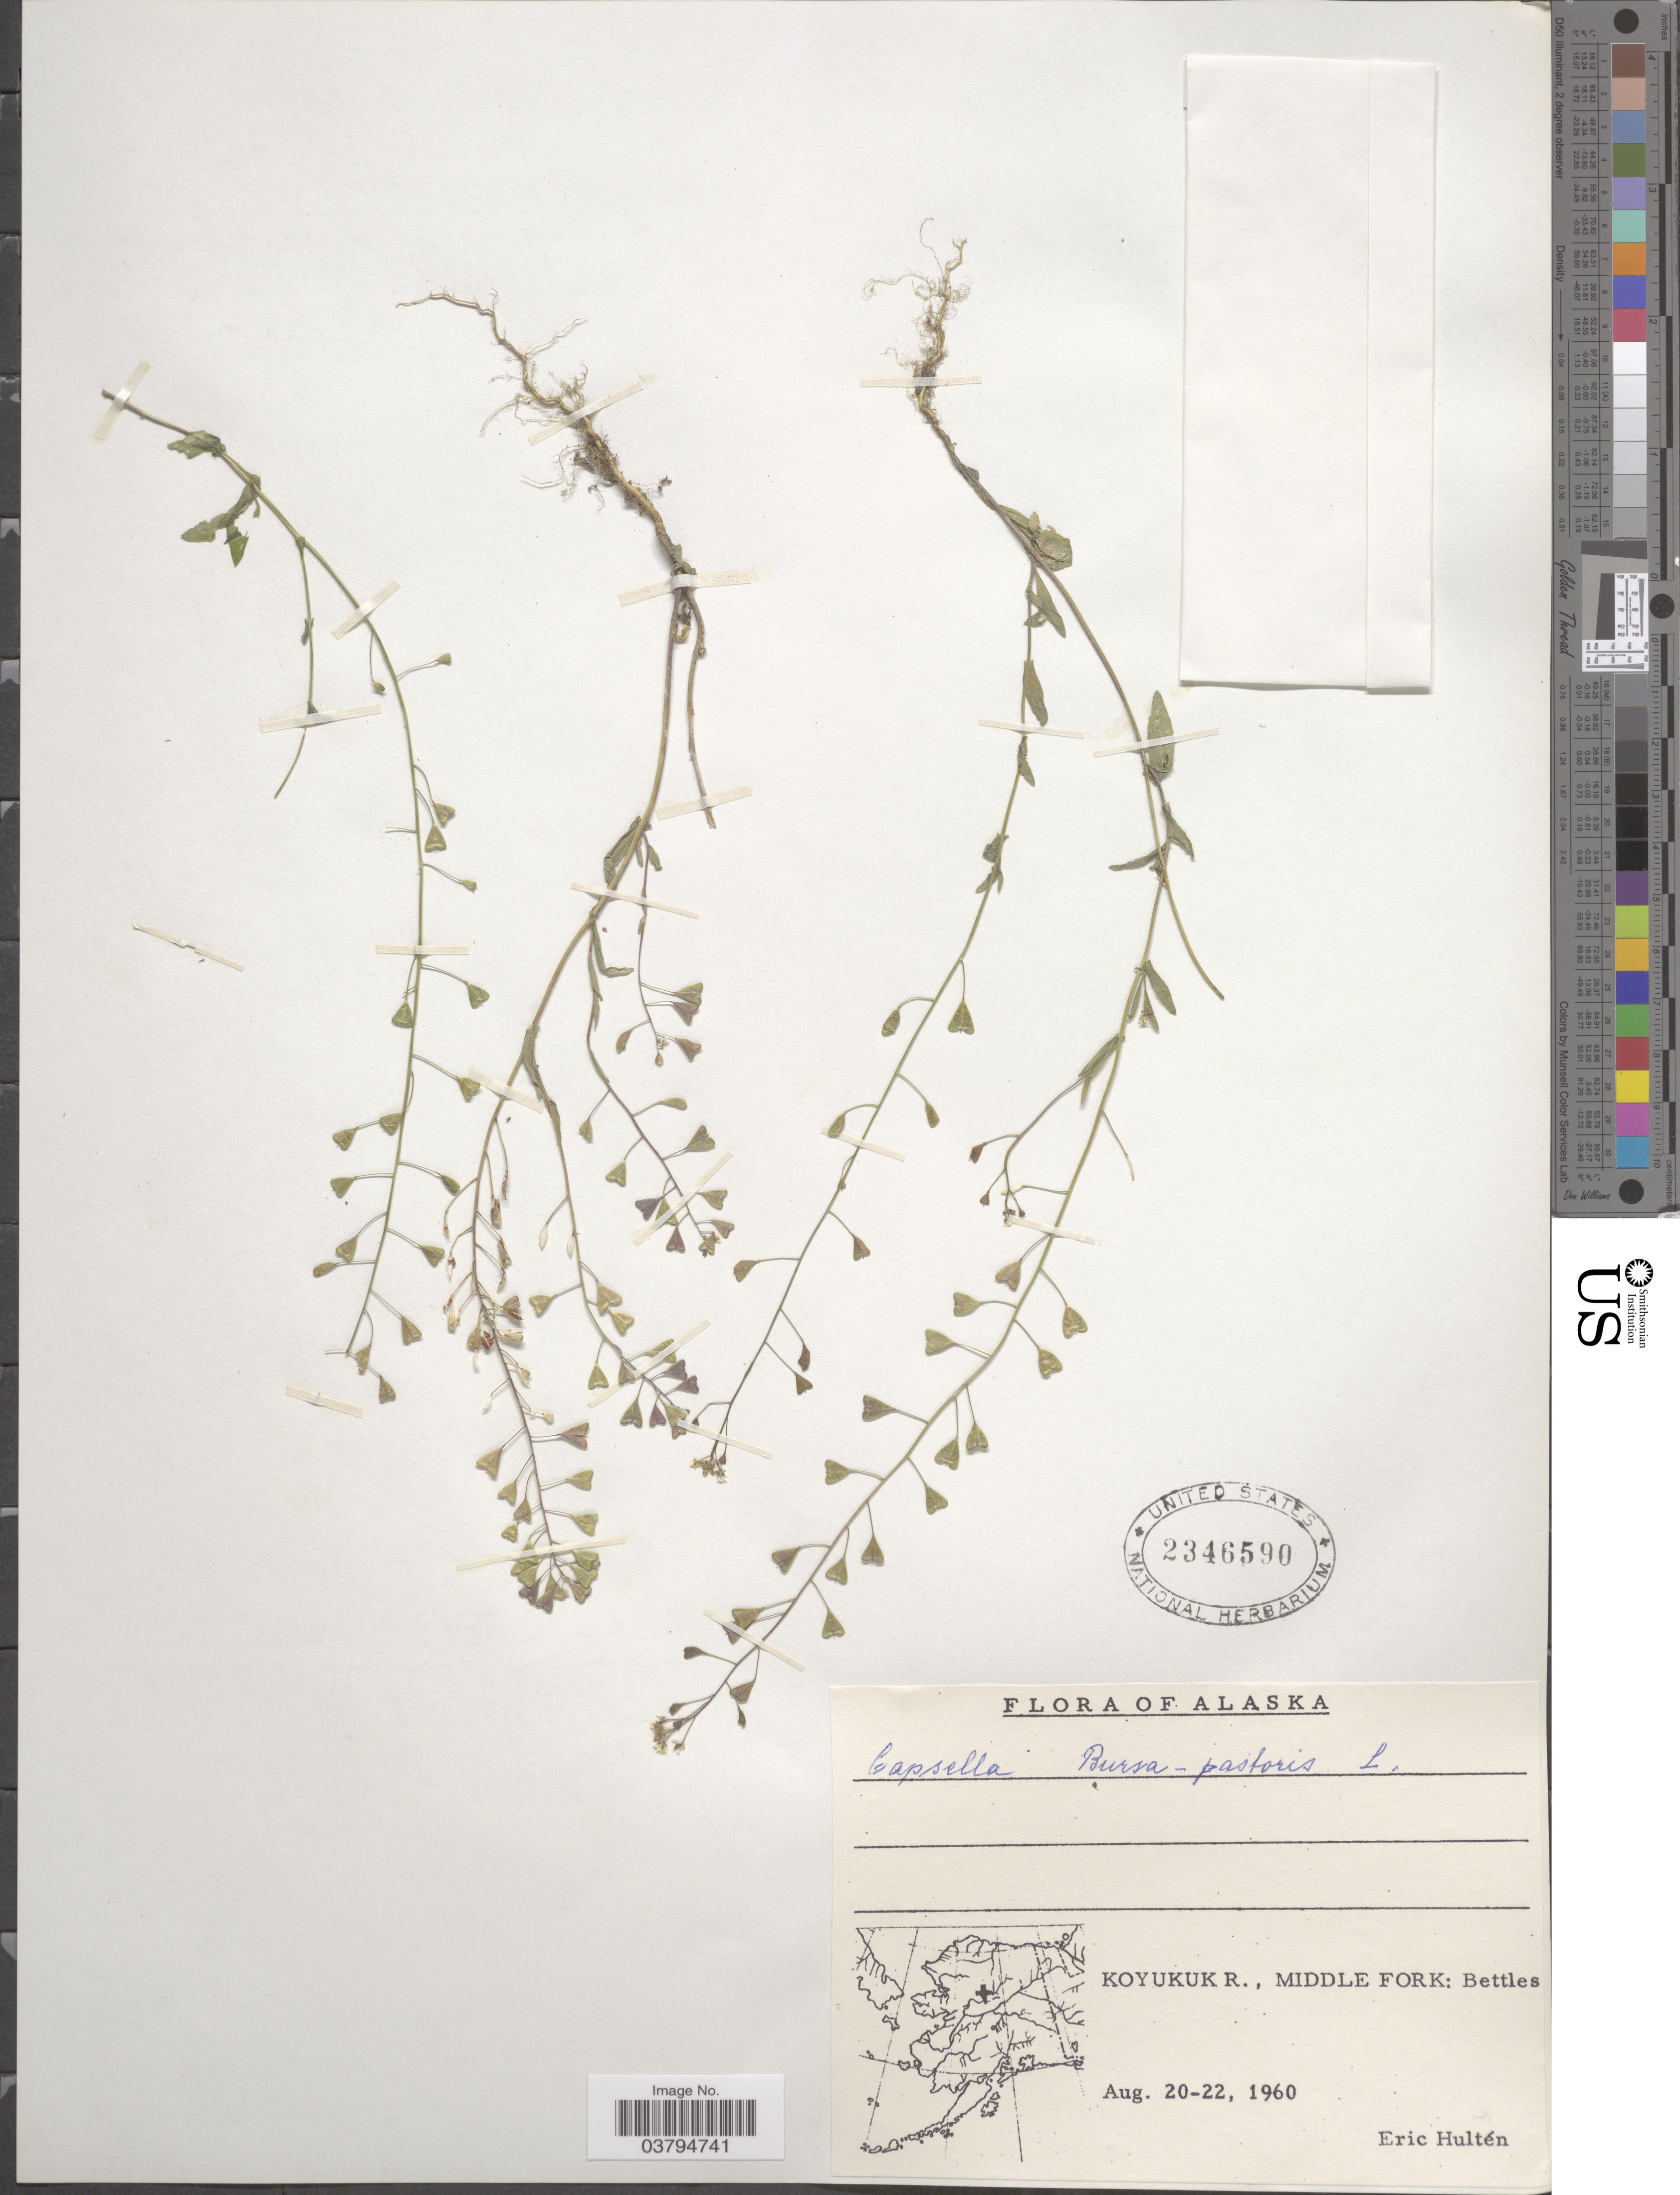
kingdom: Plantae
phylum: Tracheophyta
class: Magnoliopsida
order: Brassicales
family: Brassicaceae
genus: Capsella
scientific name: Capsella bursa-pastoris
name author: (L.) Medik.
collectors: E. G. Hultén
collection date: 1960-08-20/1960-08-22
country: United States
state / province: Alaska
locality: Koyukuk R., Middle Fork: Bettles.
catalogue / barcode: US 2346590